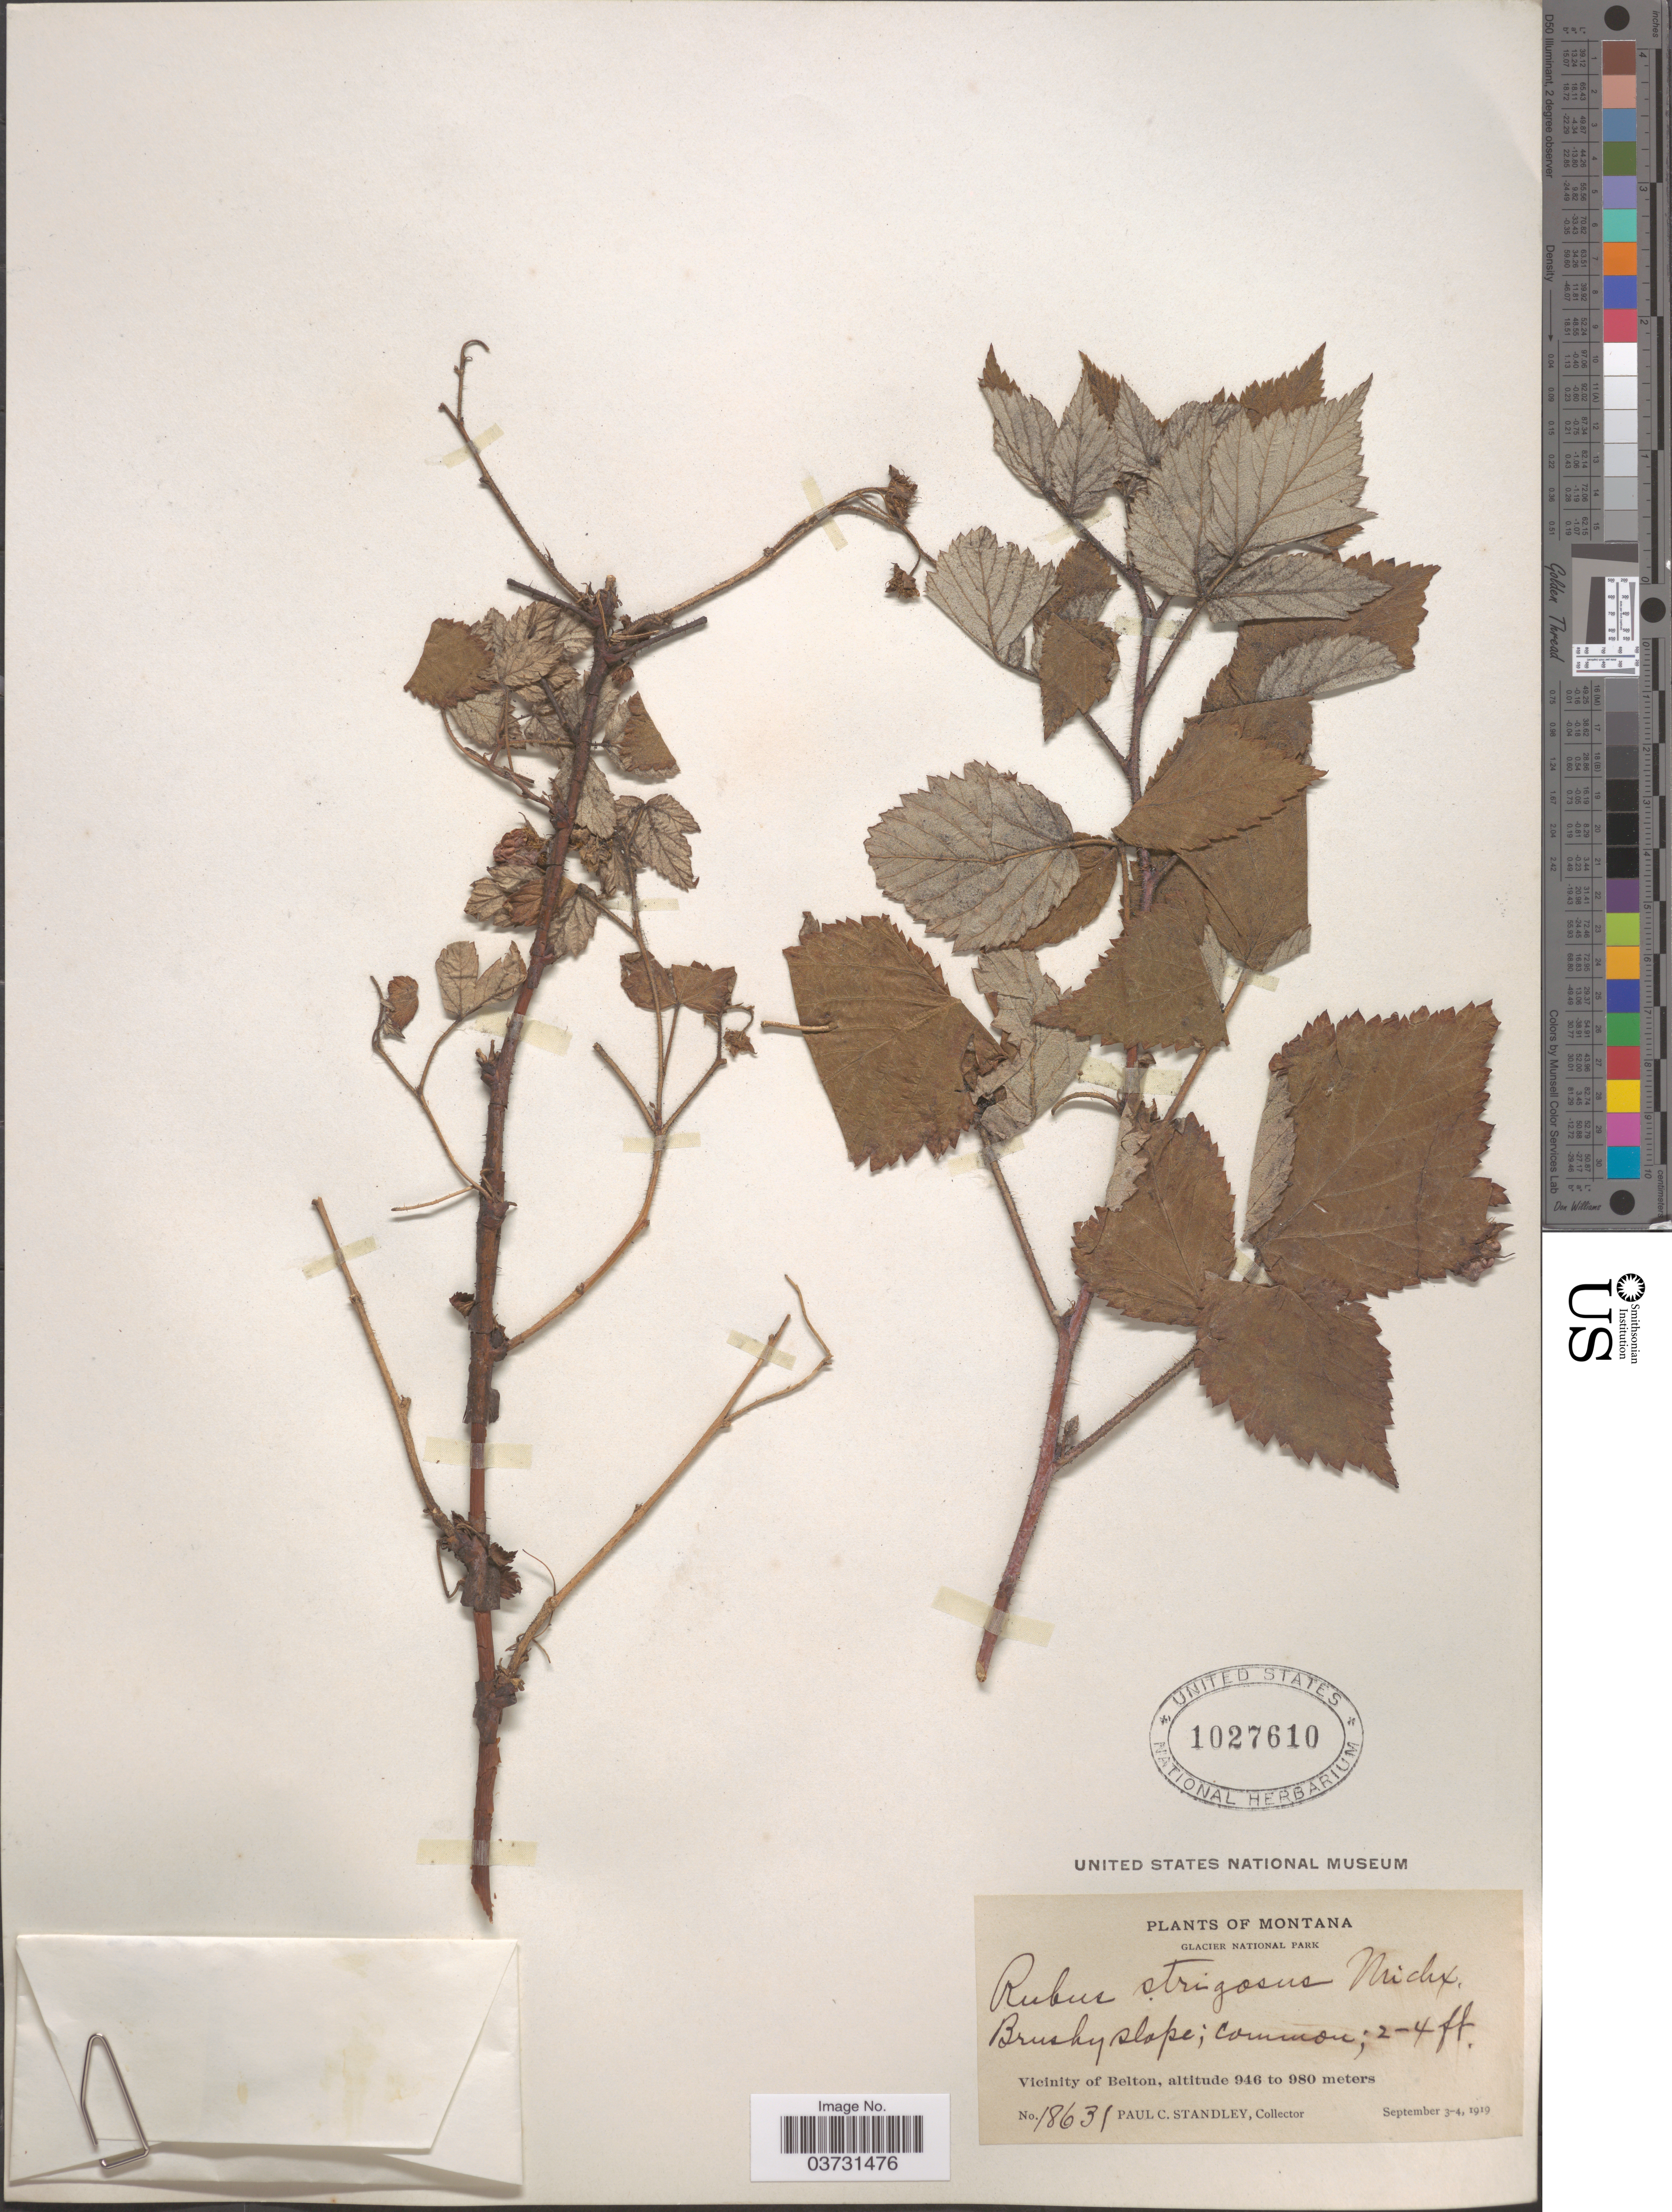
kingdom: Plantae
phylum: Tracheophyta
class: Magnoliopsida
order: Rosales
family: Rosaceae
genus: Rubus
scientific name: Rubus strigosus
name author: Michx.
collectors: P. C. Standley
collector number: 18631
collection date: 1919-09-03/1919-09-04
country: United States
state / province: Montana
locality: Glacier National Park. Vicinity of Belton.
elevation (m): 946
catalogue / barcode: US 1027610